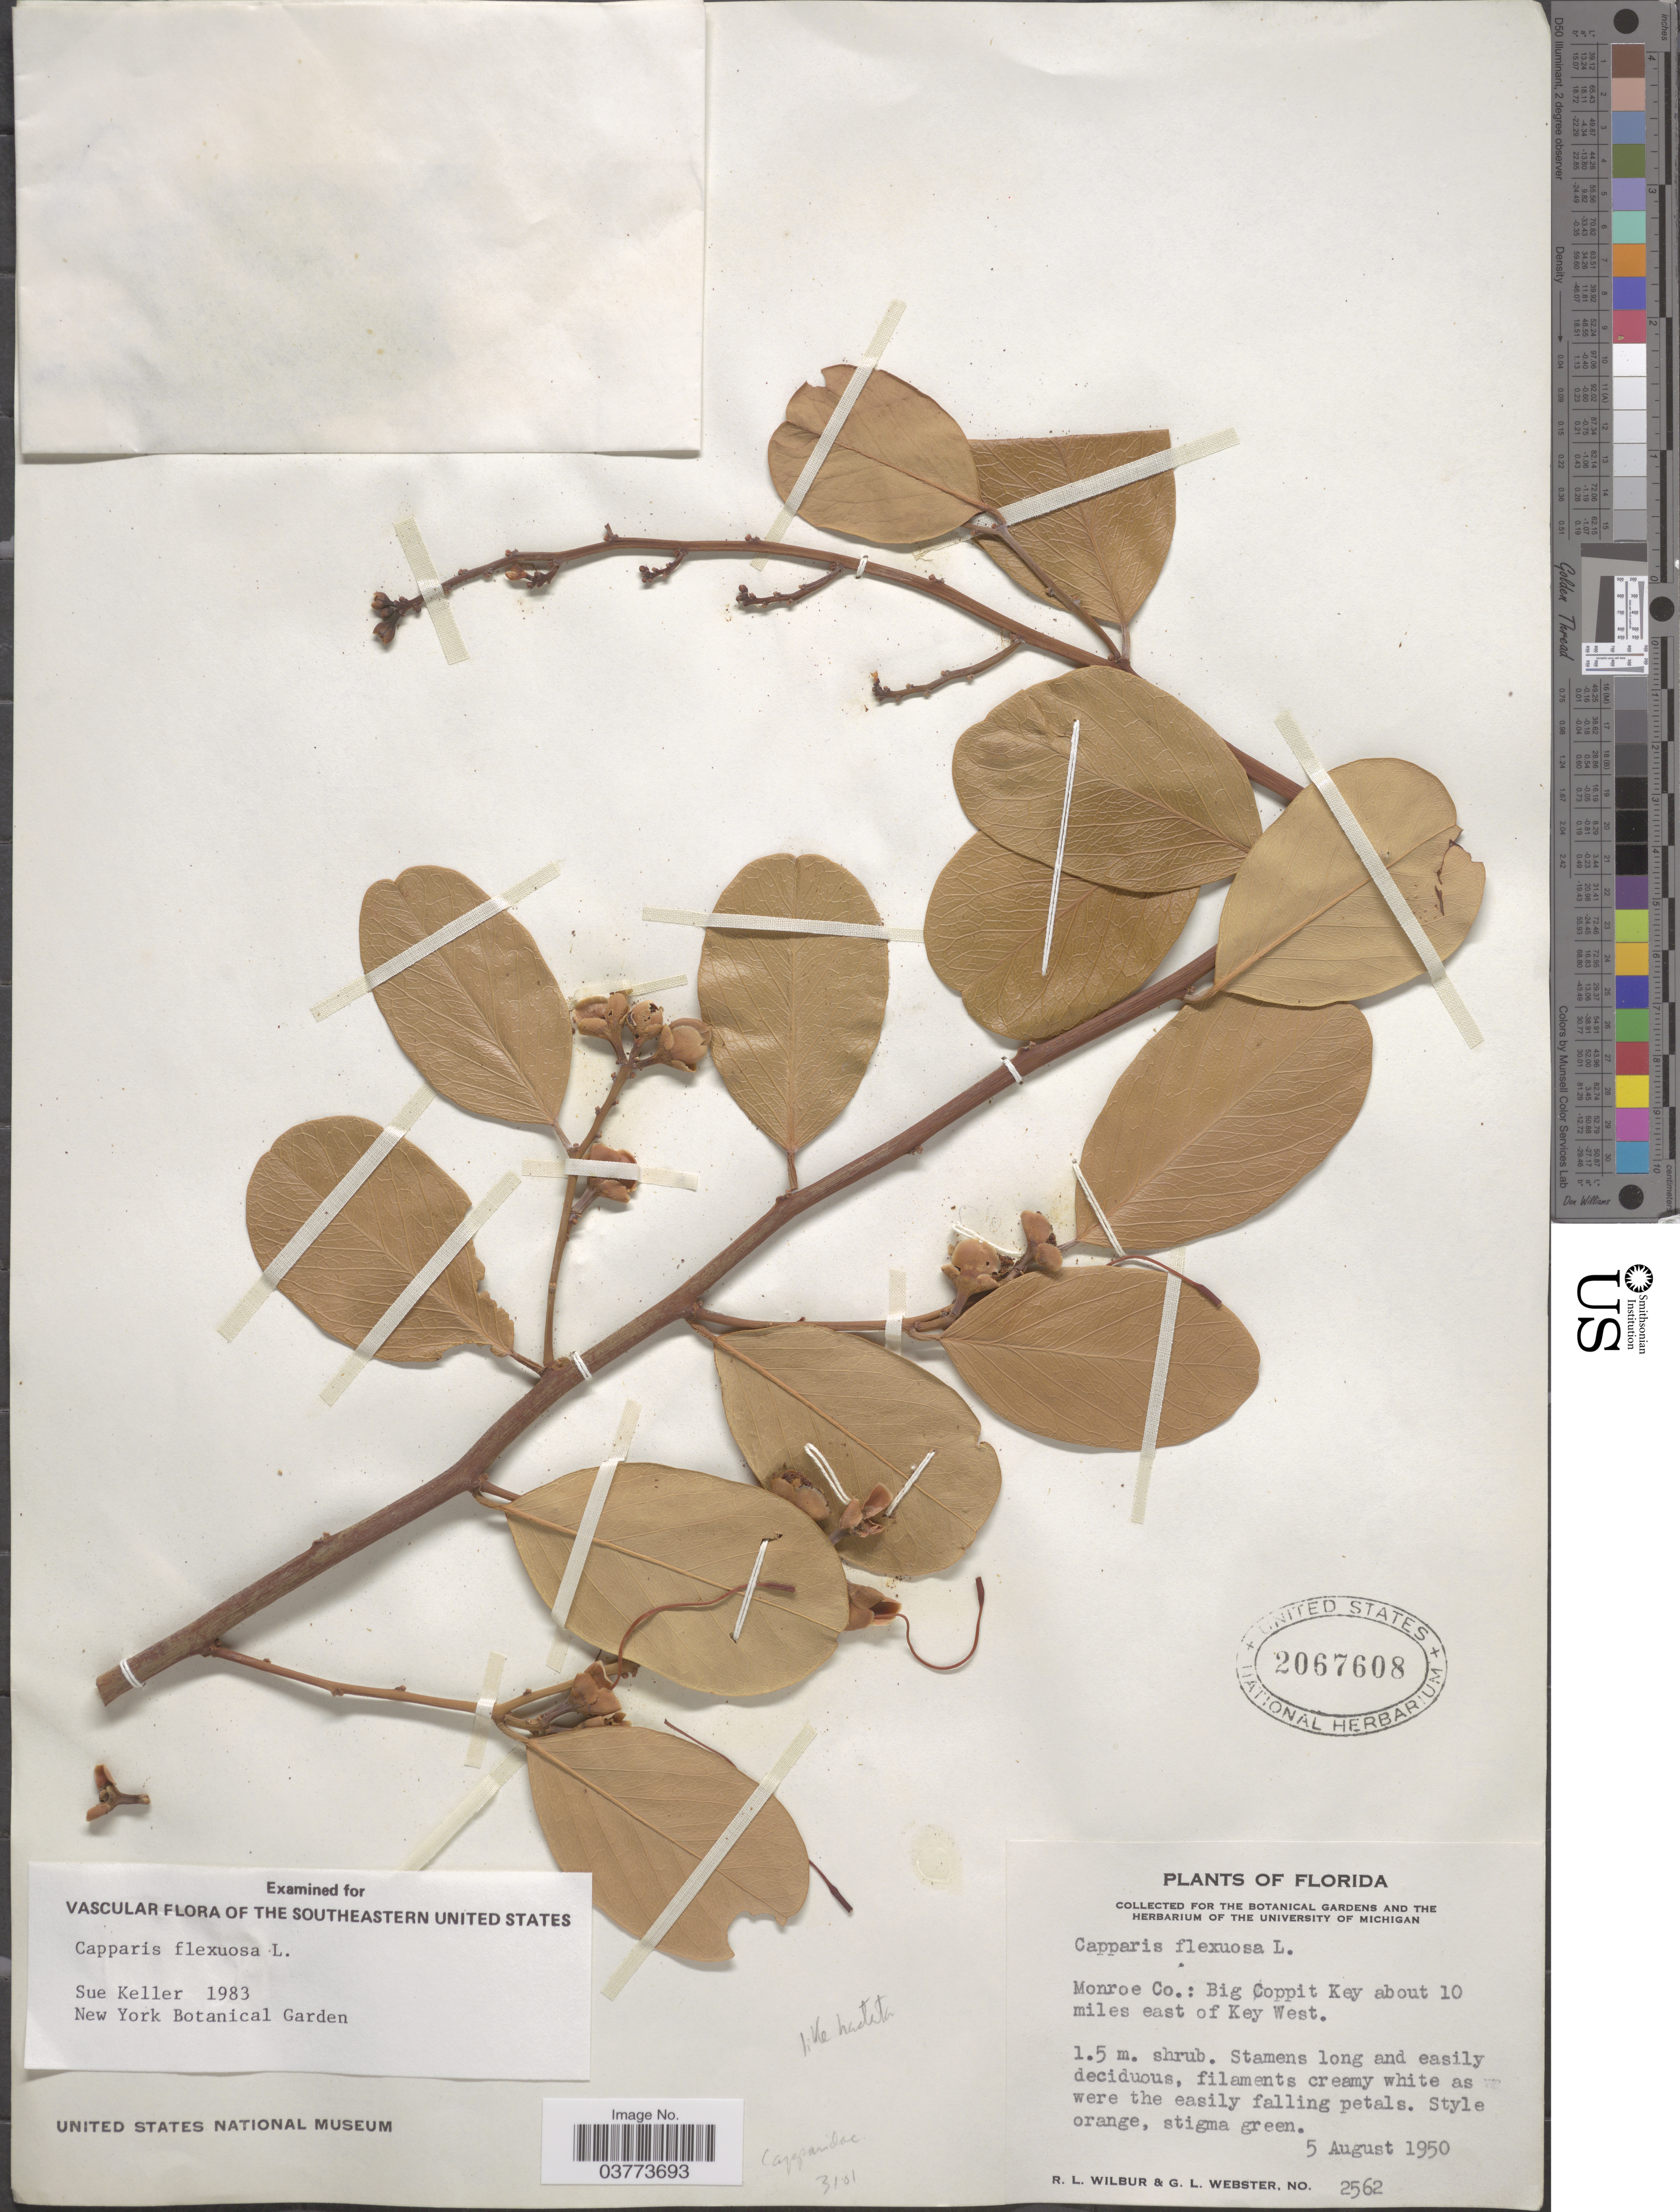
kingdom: Plantae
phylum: Tracheophyta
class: Magnoliopsida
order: Brassicales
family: Capparaceae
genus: Cynophalla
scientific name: Cynophalla flexuosa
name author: (L.) J. Presl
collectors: R. L. Wilbur & G. L. Webster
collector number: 2562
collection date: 1950-08-05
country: United States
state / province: Florida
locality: Monroe Co.: Big Coppit Key about 10 miles east of Key West.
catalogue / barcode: US 2067608